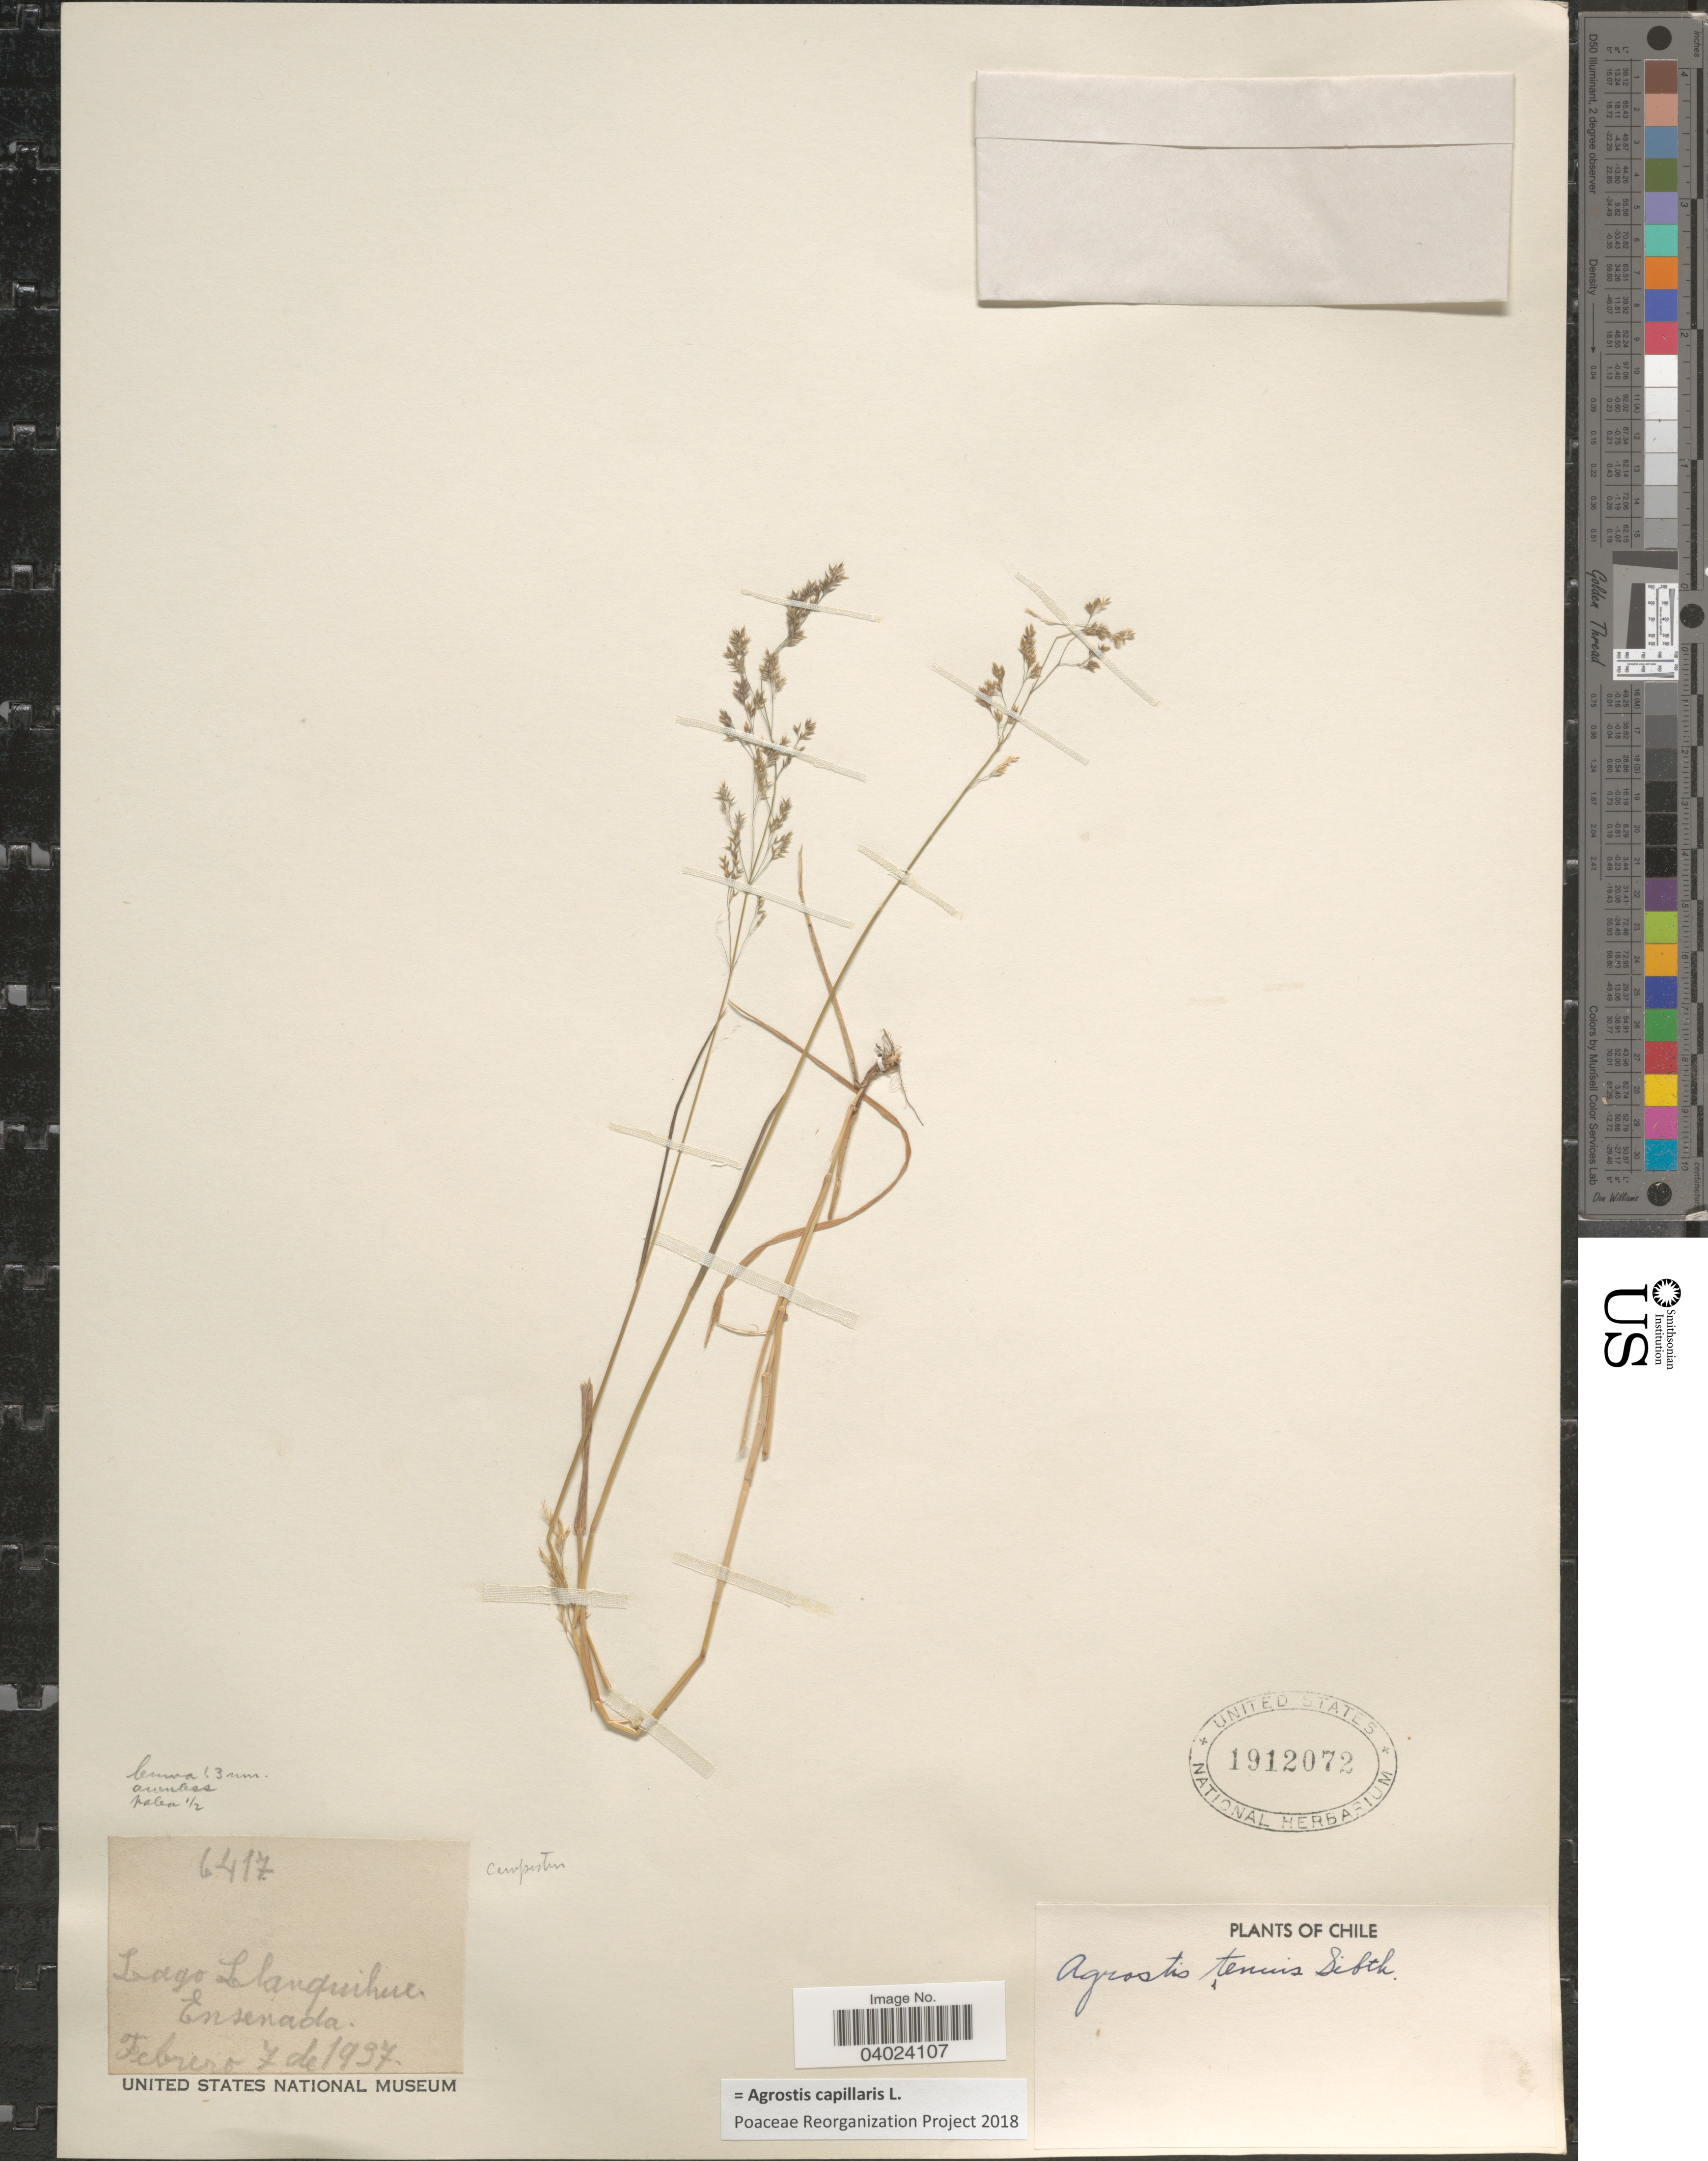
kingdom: Plantae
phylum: Tracheophyta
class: Liliopsida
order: Poales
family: Poaceae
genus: Agrostis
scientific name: Agrostis capillaris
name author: L.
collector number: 6417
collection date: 1937-02-07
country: Chile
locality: Lago Llanquihue. Ensenada.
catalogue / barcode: US 1912072